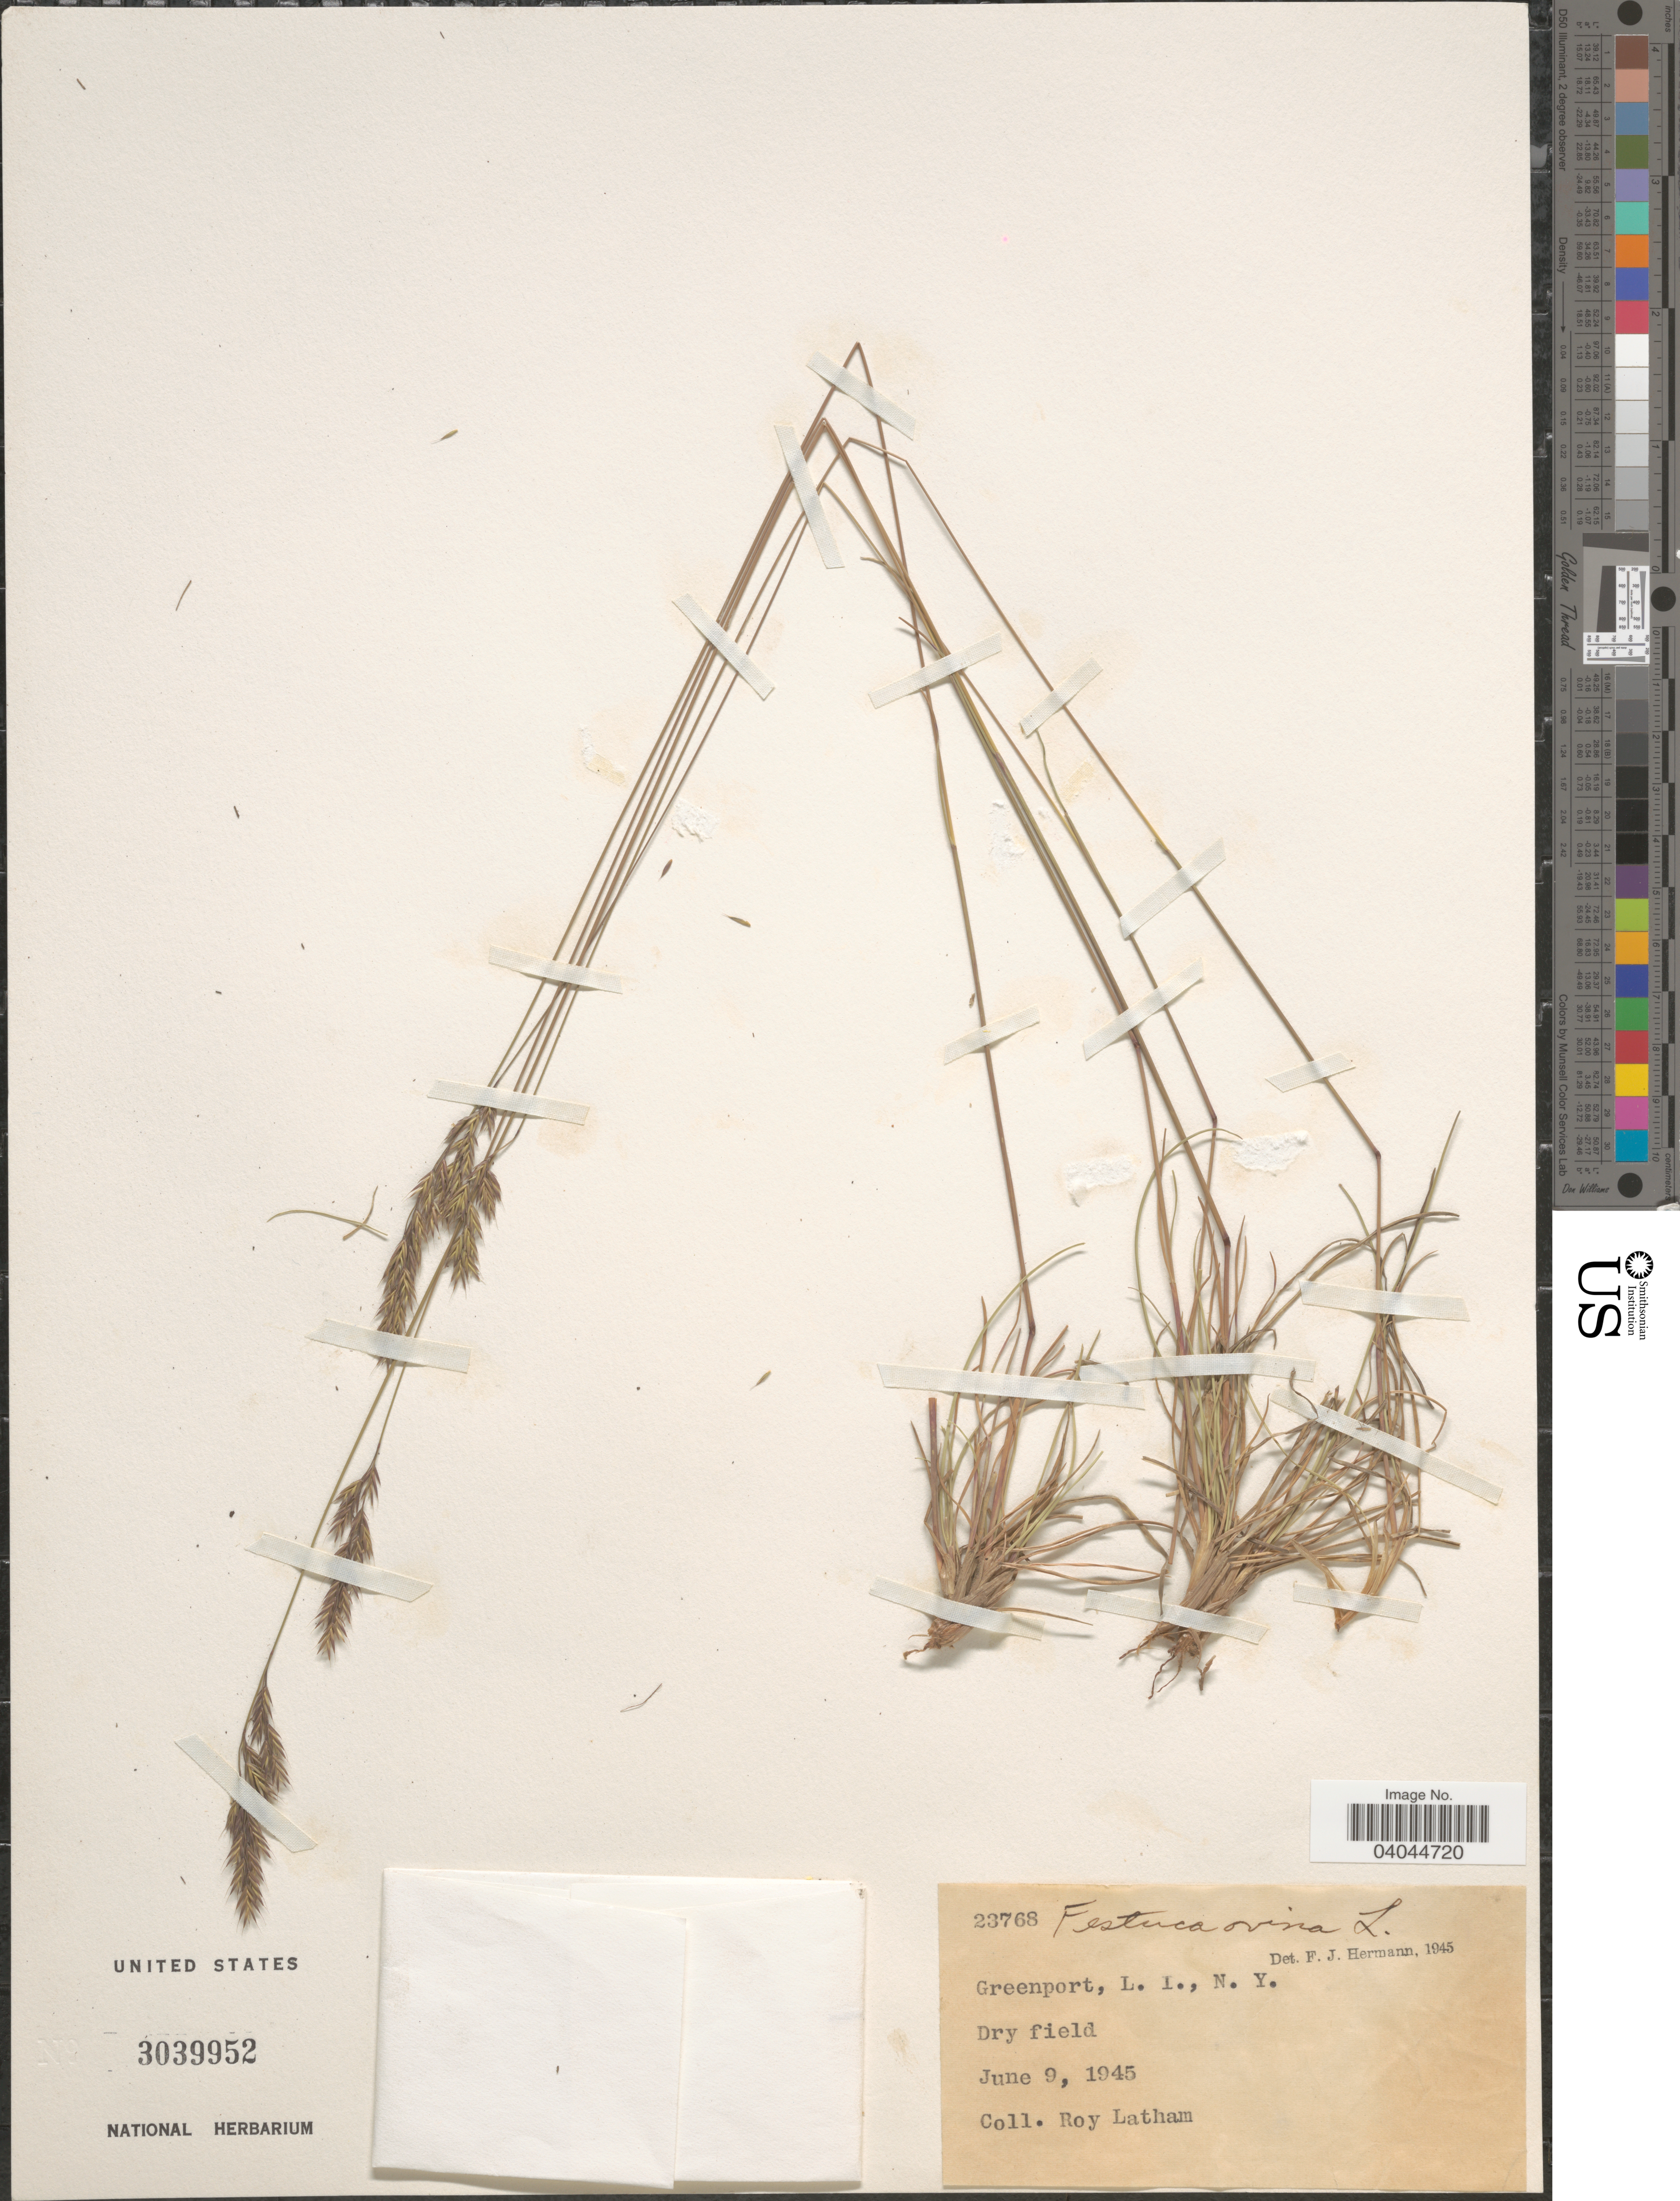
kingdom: Plantae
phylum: Tracheophyta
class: Liliopsida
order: Poales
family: Poaceae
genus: Festuca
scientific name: Festuca ovina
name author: L.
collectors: R. Latham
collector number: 23768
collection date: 1945-06-09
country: United States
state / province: New York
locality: Greenport, L. I.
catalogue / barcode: US 3039952